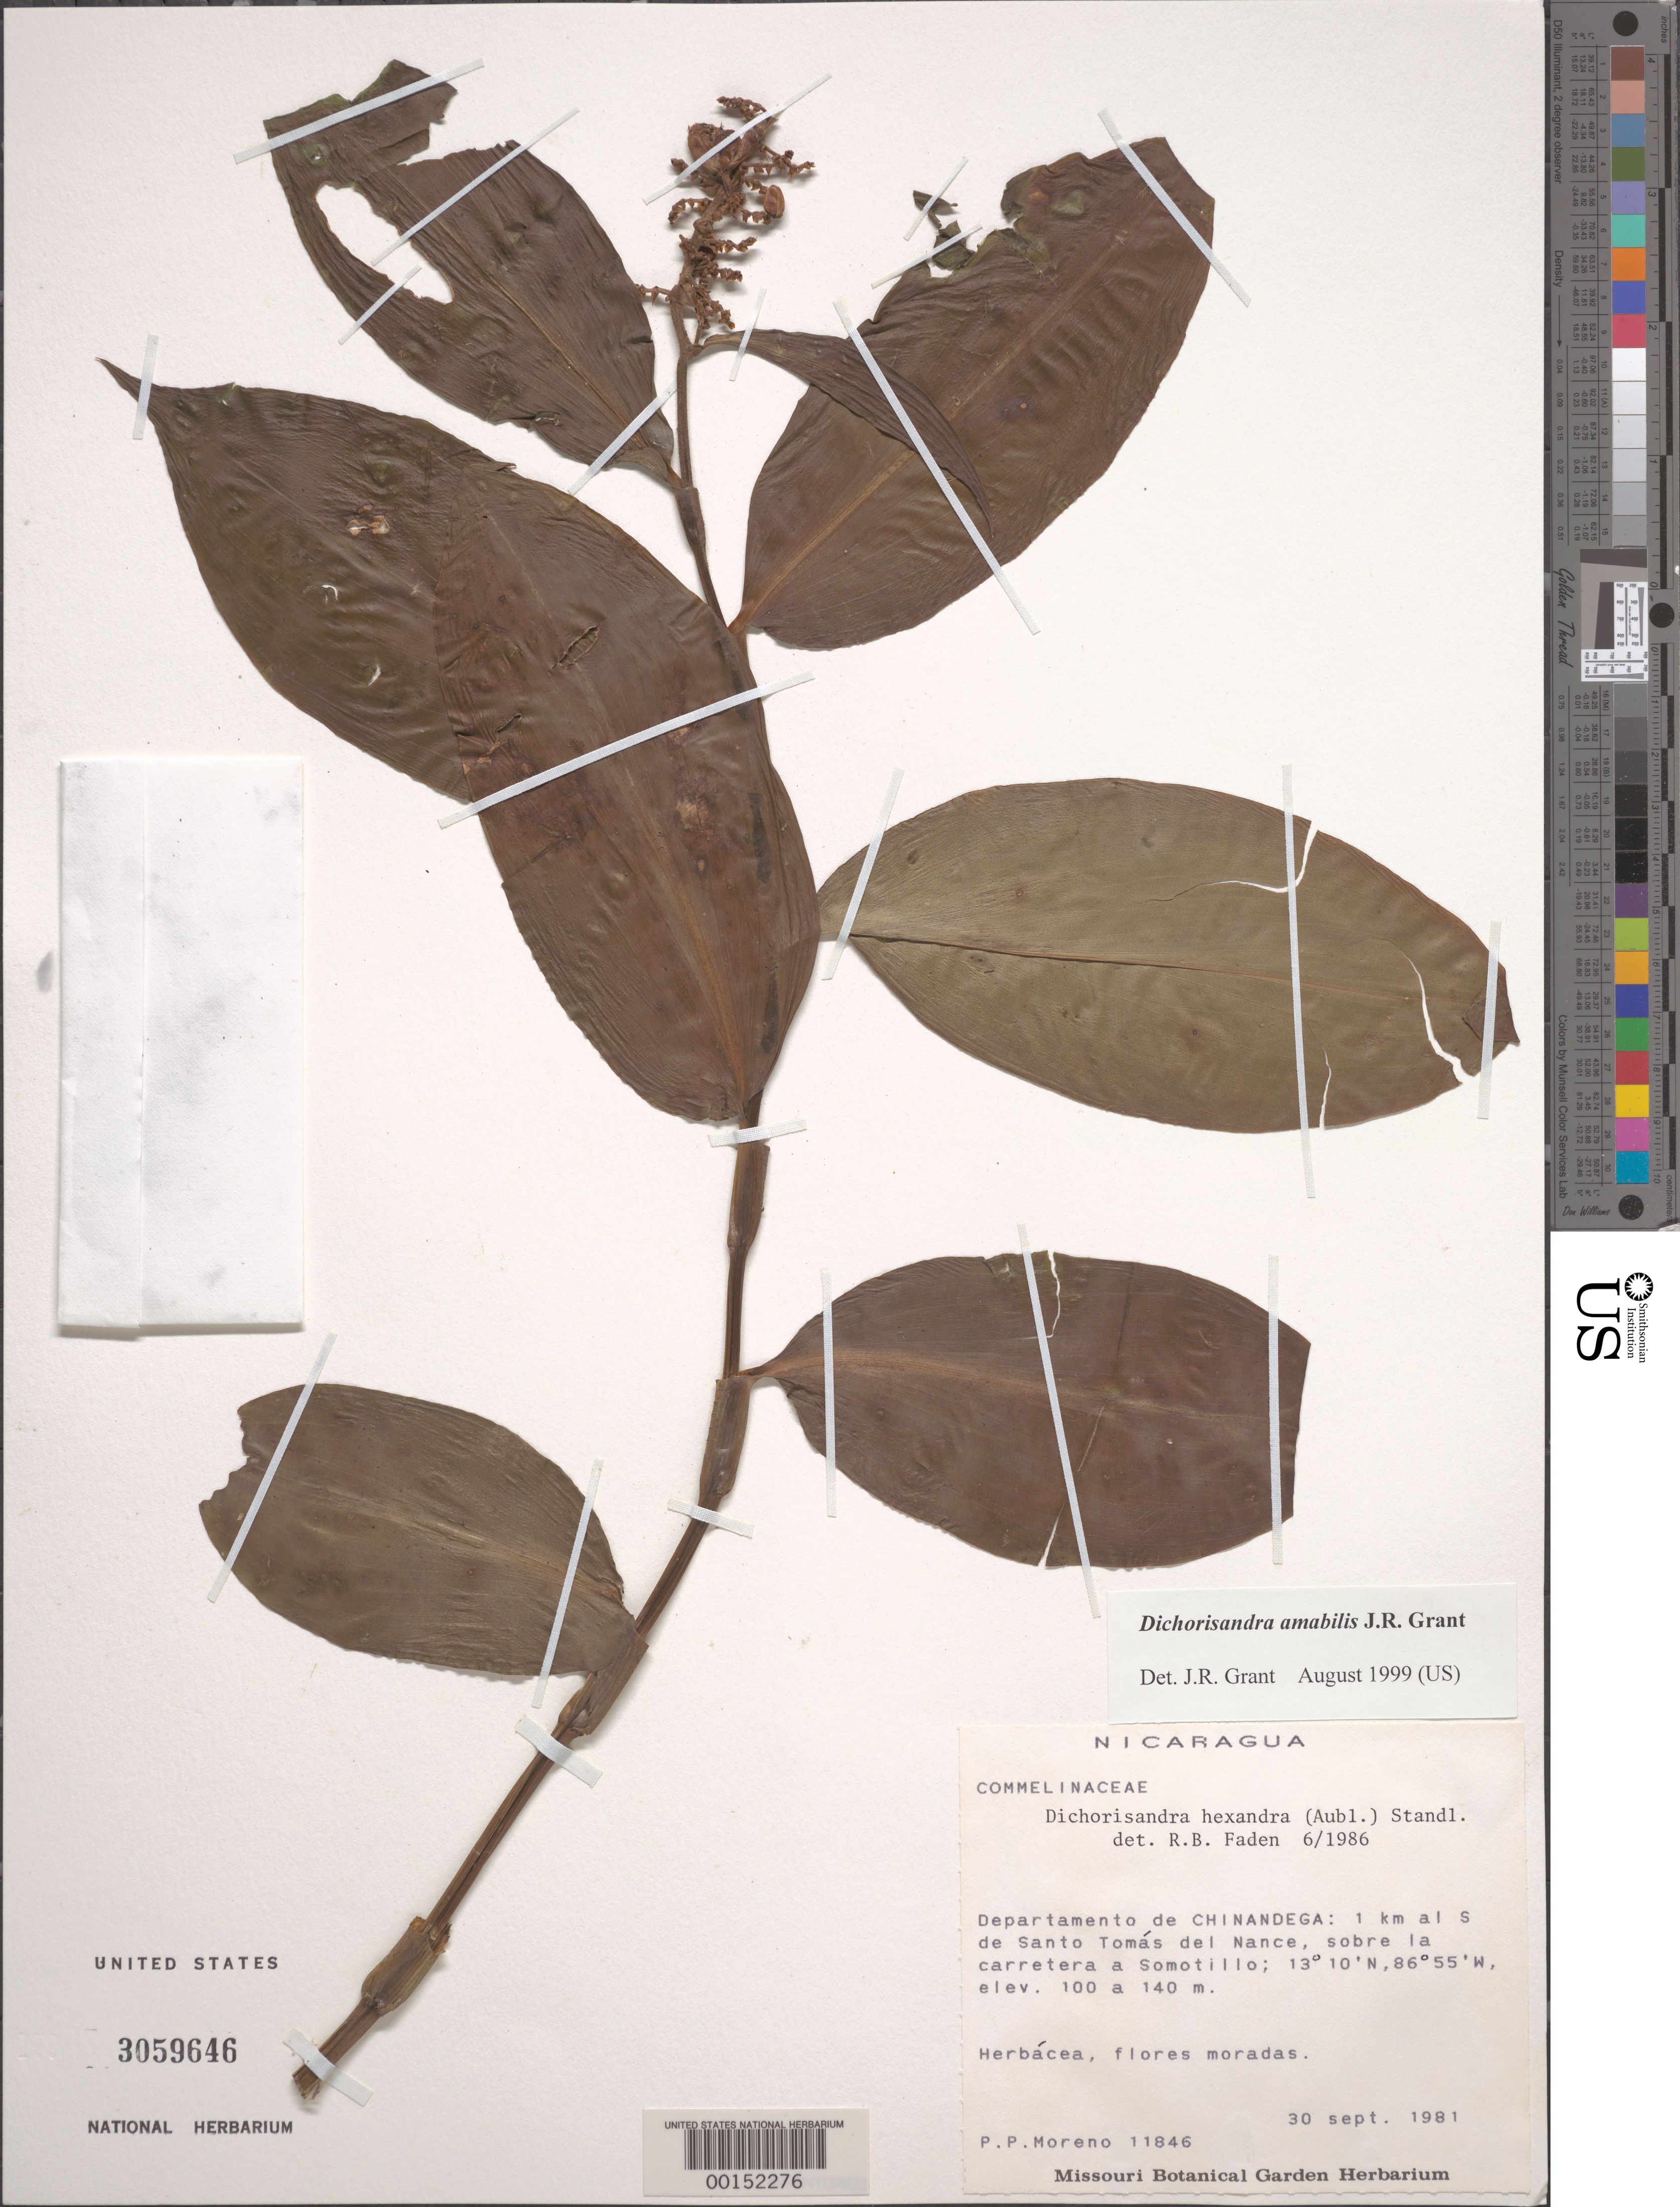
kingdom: Plantae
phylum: Tracheophyta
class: Liliopsida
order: Commelinales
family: Commelinaceae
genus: Dichorisandra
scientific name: Dichorisandra hexandra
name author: (Aubl.) Standl.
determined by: Faden, Robert B., (US), Smithsonian Institution - National Museum of Natural History (UNITED STATES)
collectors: P. Moreno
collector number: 11846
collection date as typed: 30 Sep 1981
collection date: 1981-09-30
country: Nicaragua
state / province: Chinandega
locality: S of santa tomas del nance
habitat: Roadside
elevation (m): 100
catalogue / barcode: US 3059646